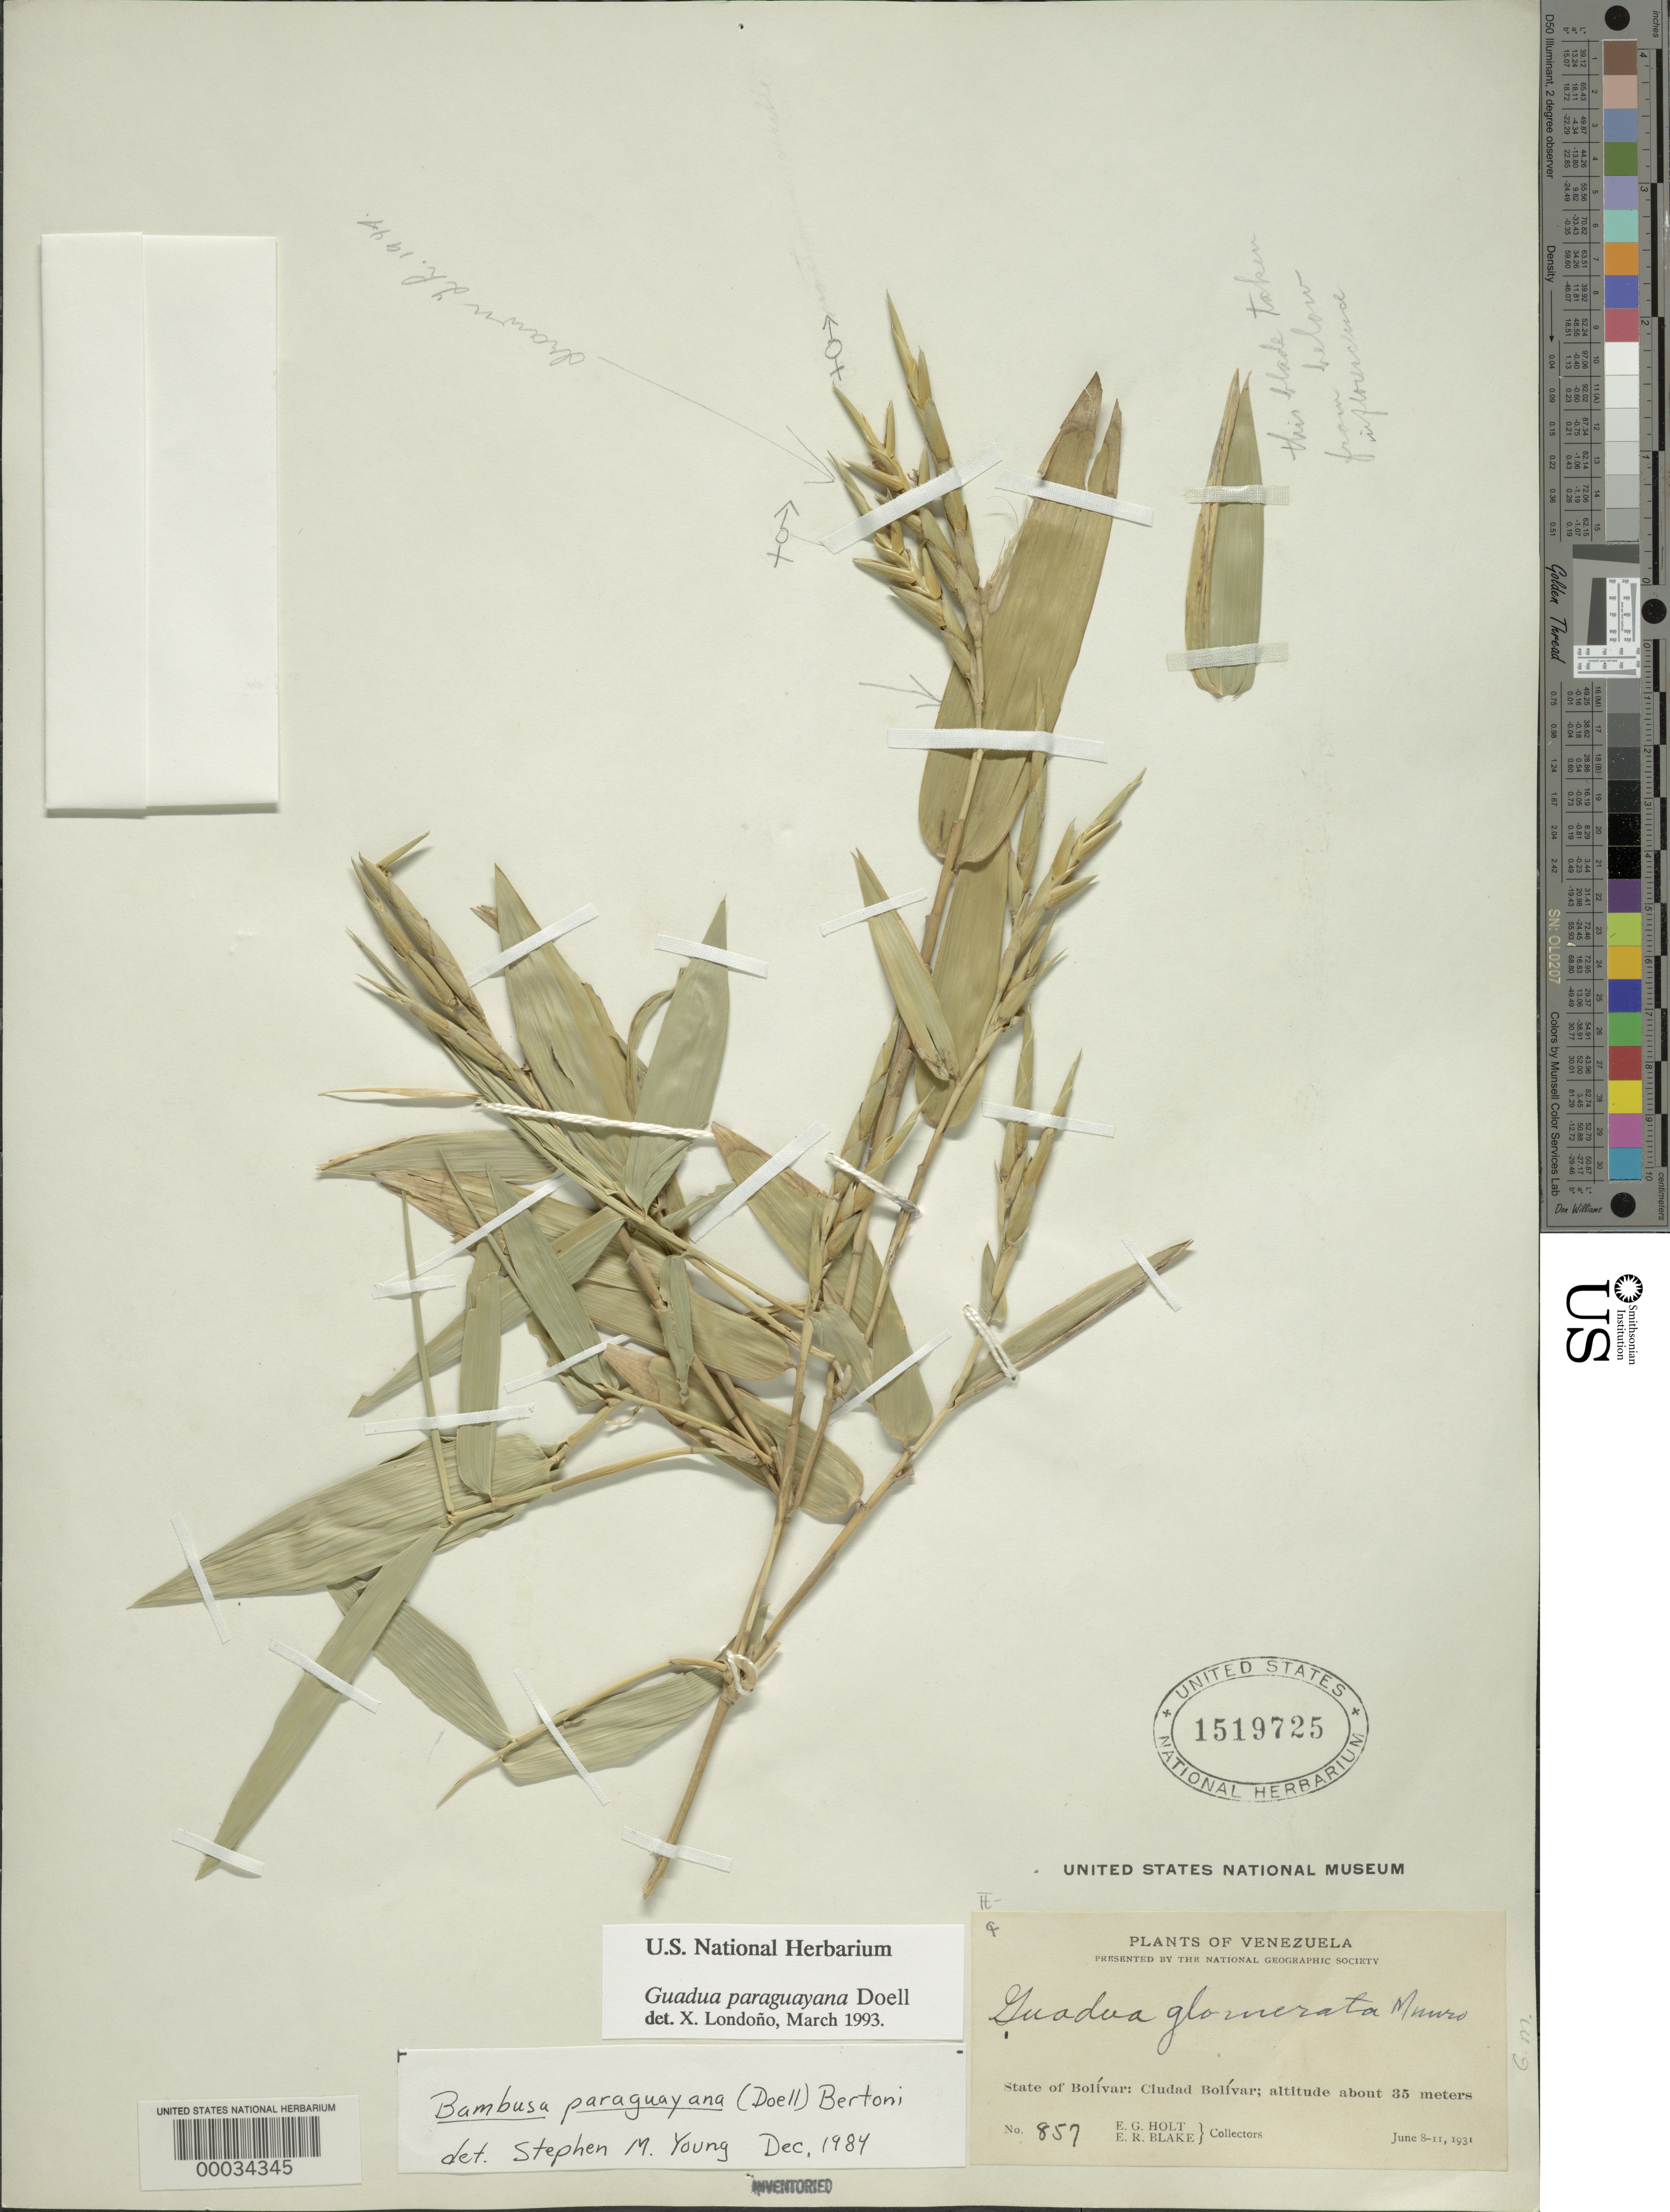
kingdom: Plantae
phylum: Tracheophyta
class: Liliopsida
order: Poales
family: Poaceae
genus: Guadua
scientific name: Guadua paraguayana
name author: Döll in Mart.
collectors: E. Holt & E. R. Blake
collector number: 857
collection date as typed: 08 Jun 1931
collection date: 1931-06-08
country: Venezuela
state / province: Bolivar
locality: Ciudad bolivar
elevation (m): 35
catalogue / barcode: US 1519725